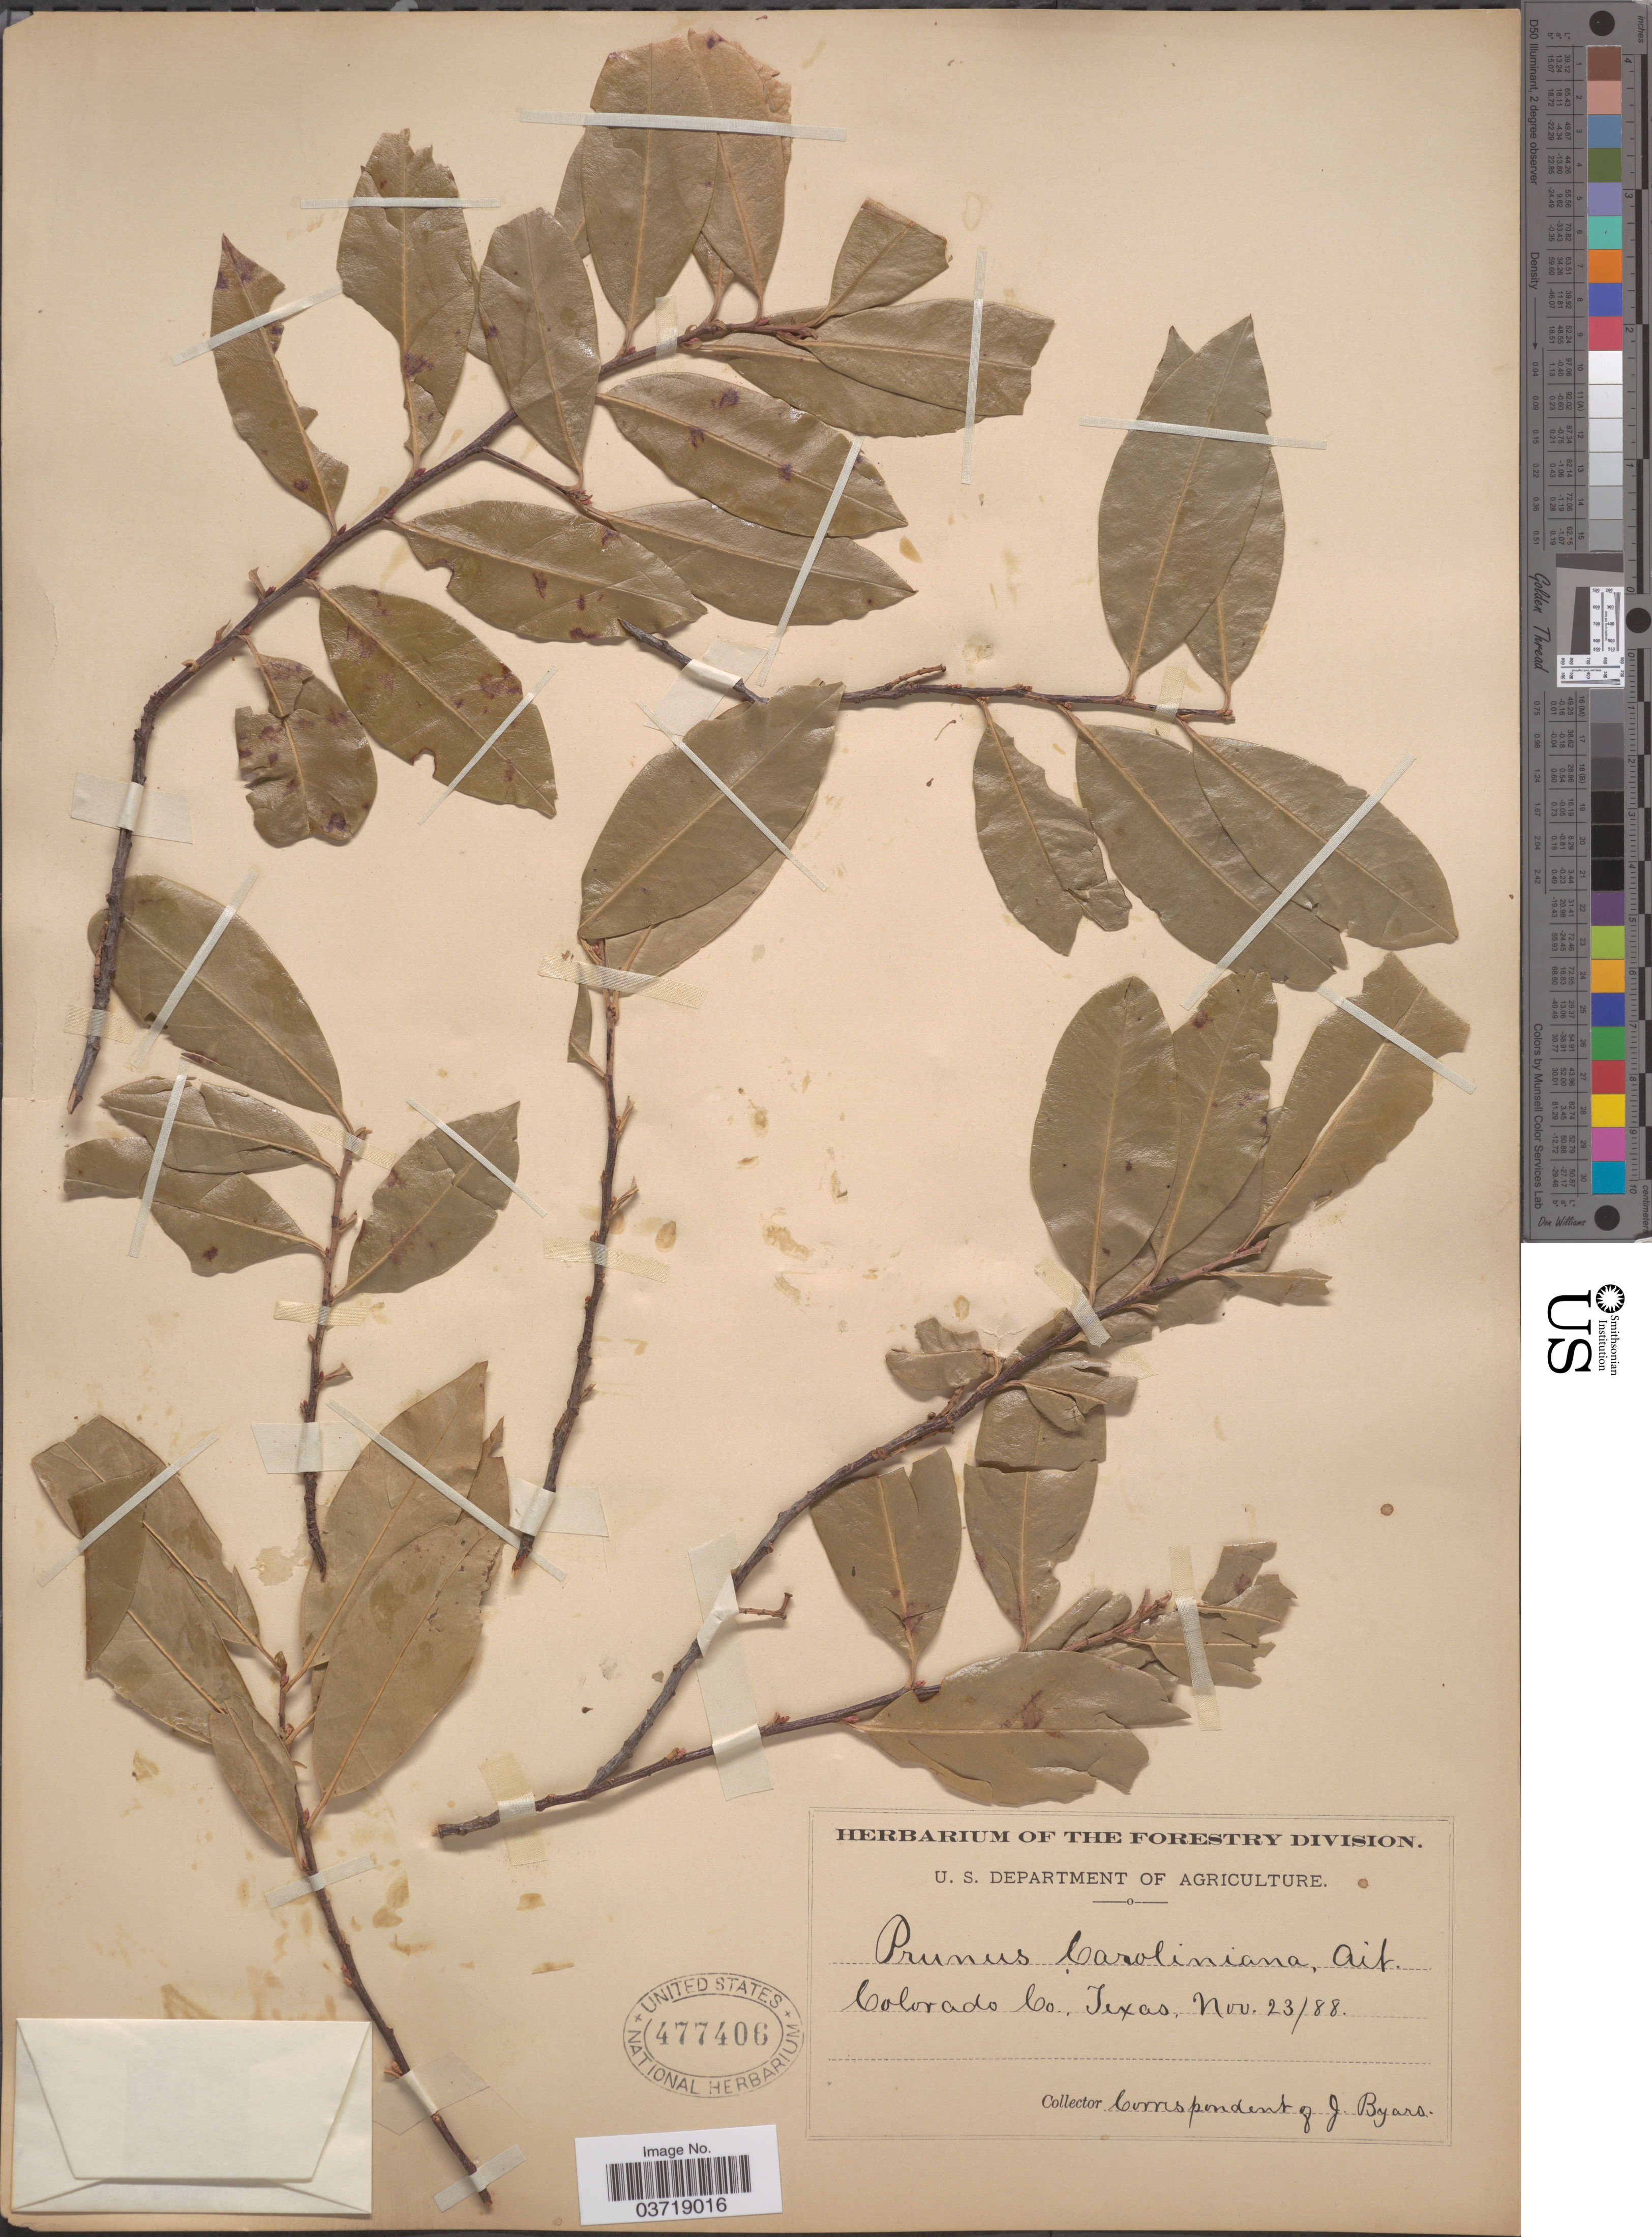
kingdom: Plantae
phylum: Tracheophyta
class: Magnoliopsida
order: Rosales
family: Rosaceae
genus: Prunus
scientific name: Prunus caroliniana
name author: (Mill.) Aiton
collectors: Correspondent of J. Byars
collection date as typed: Transcribed d/m/y: 23/11/88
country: United States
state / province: Texas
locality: Colorado Co.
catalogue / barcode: US 477406